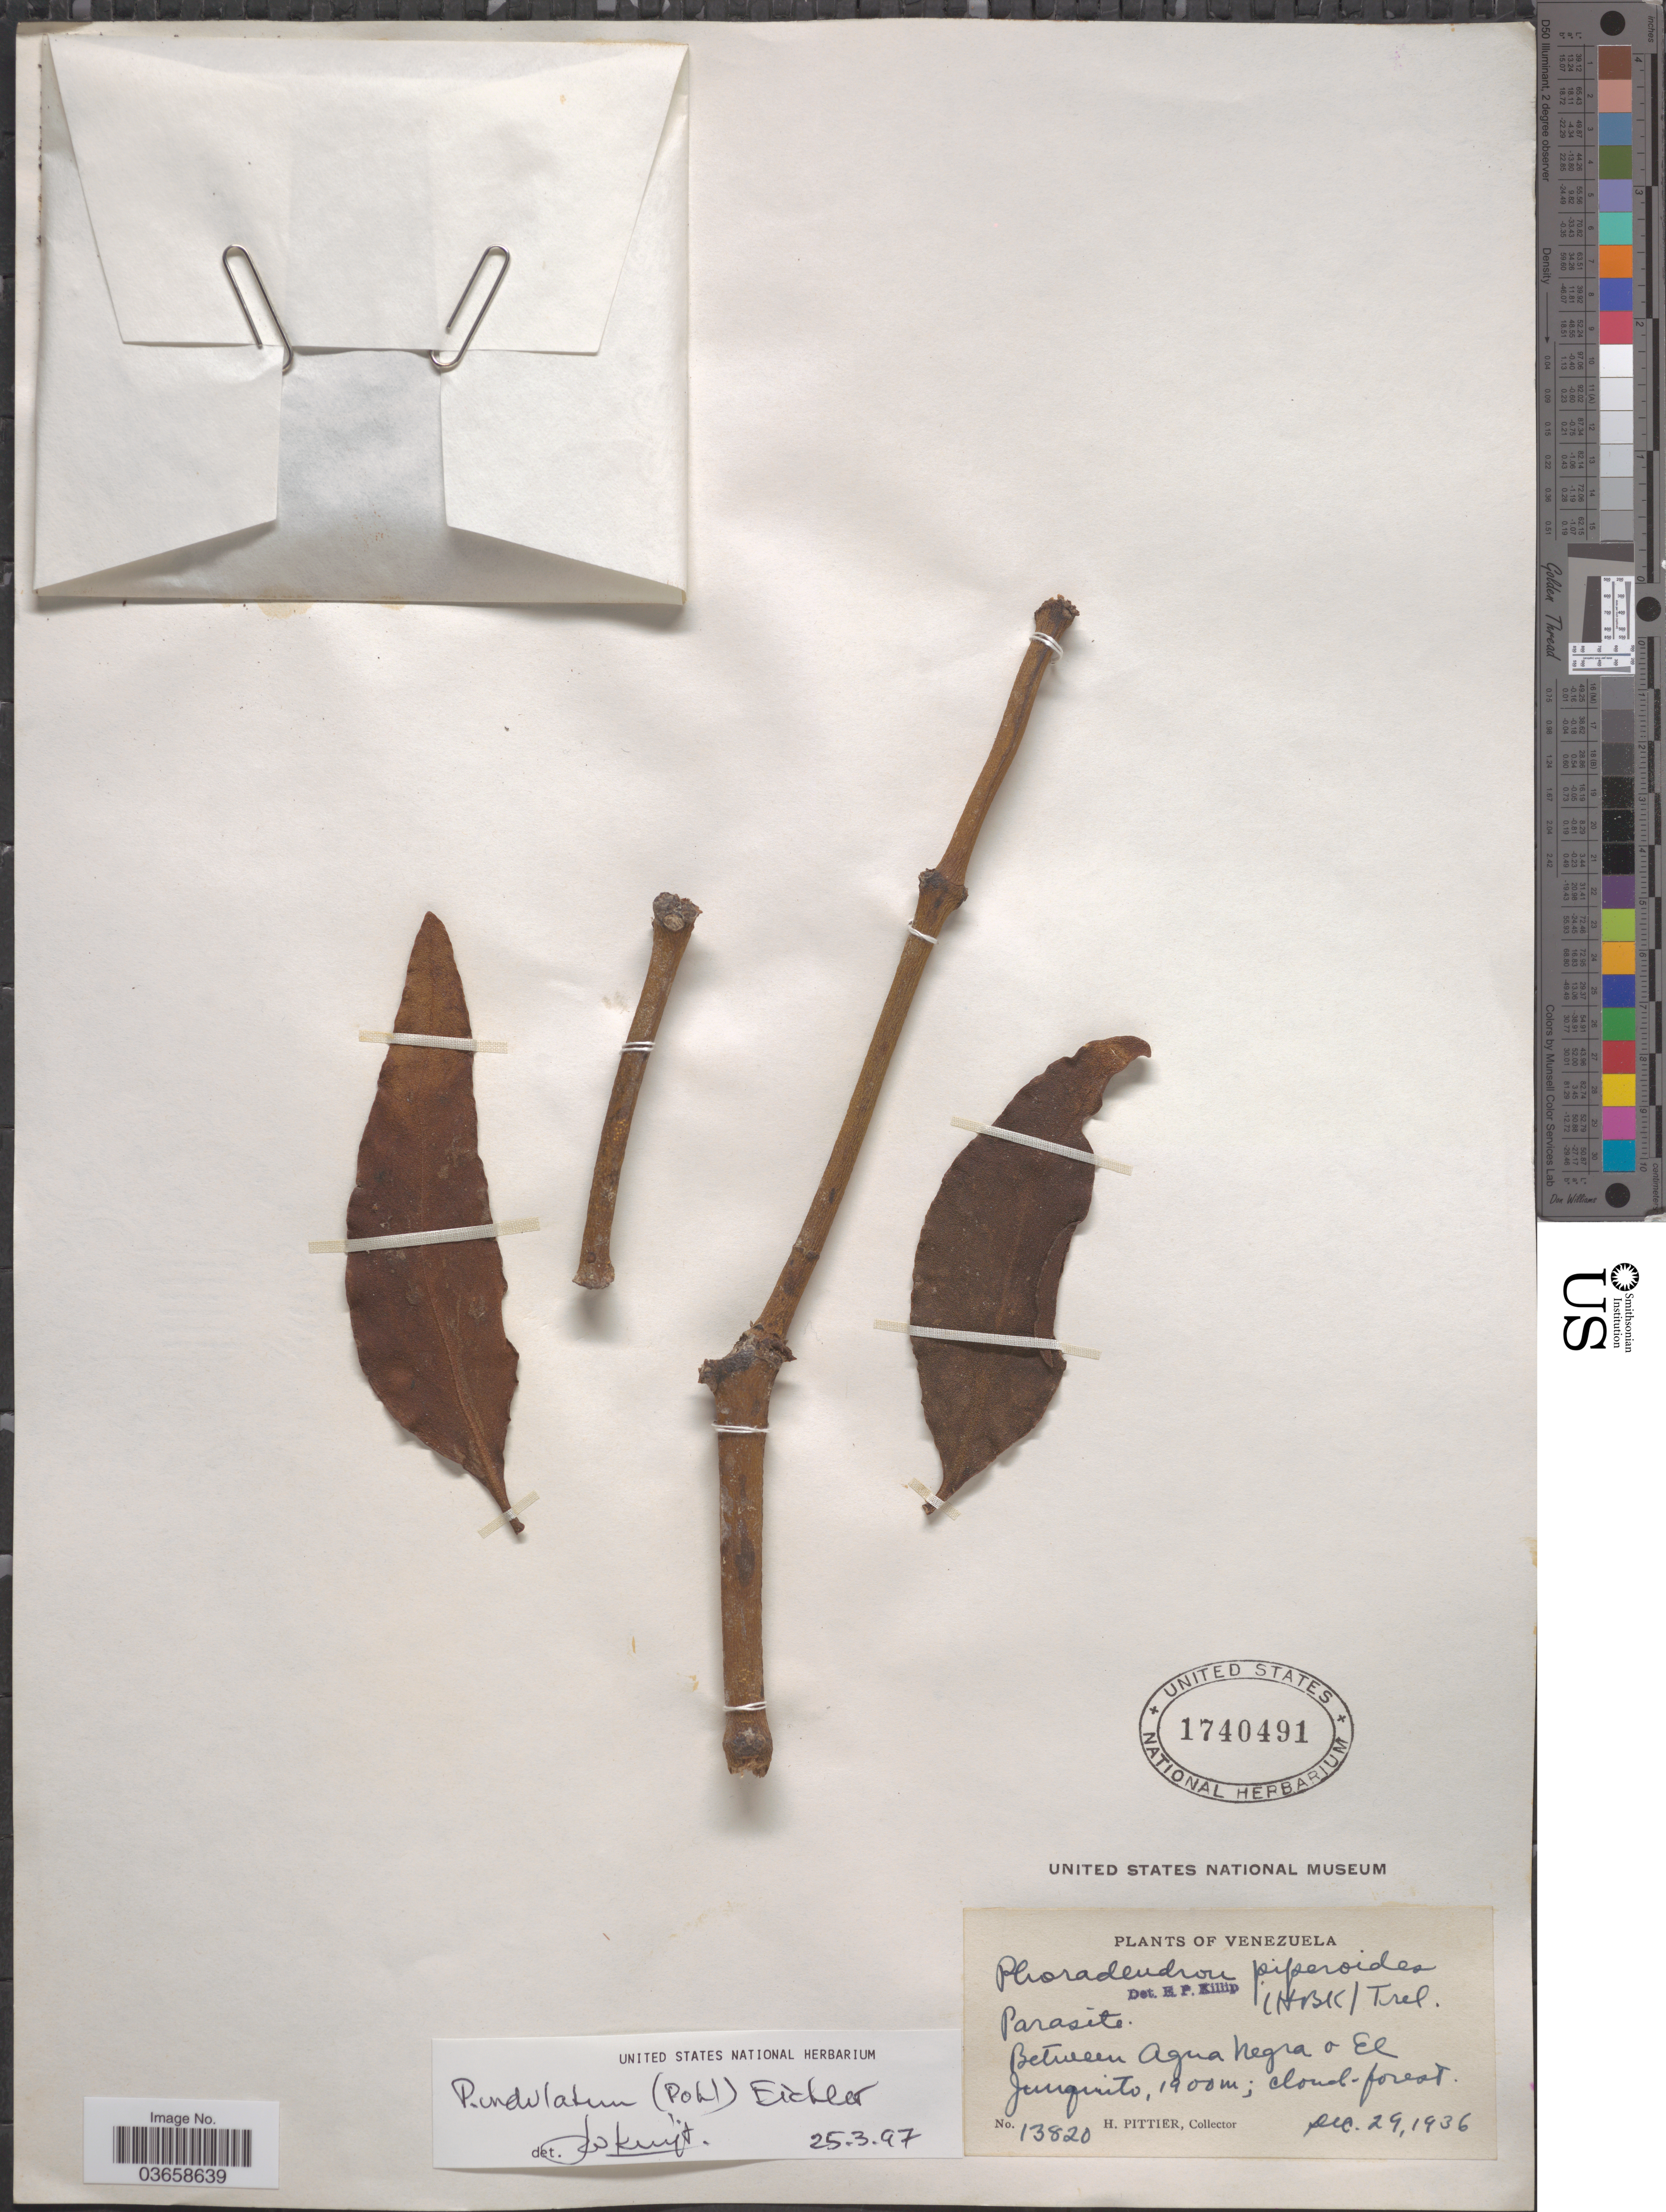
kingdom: Plantae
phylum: Tracheophyta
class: Magnoliopsida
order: Santalales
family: Viscaceae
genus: Phoradendron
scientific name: Phoradendron undulatum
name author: (Pohl ex DC.) Eichler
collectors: H. F. Pittier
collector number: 13820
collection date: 1936-12-29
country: Venezuela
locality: Between Agua Negra o El Junquito.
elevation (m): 1900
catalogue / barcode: US 1740491